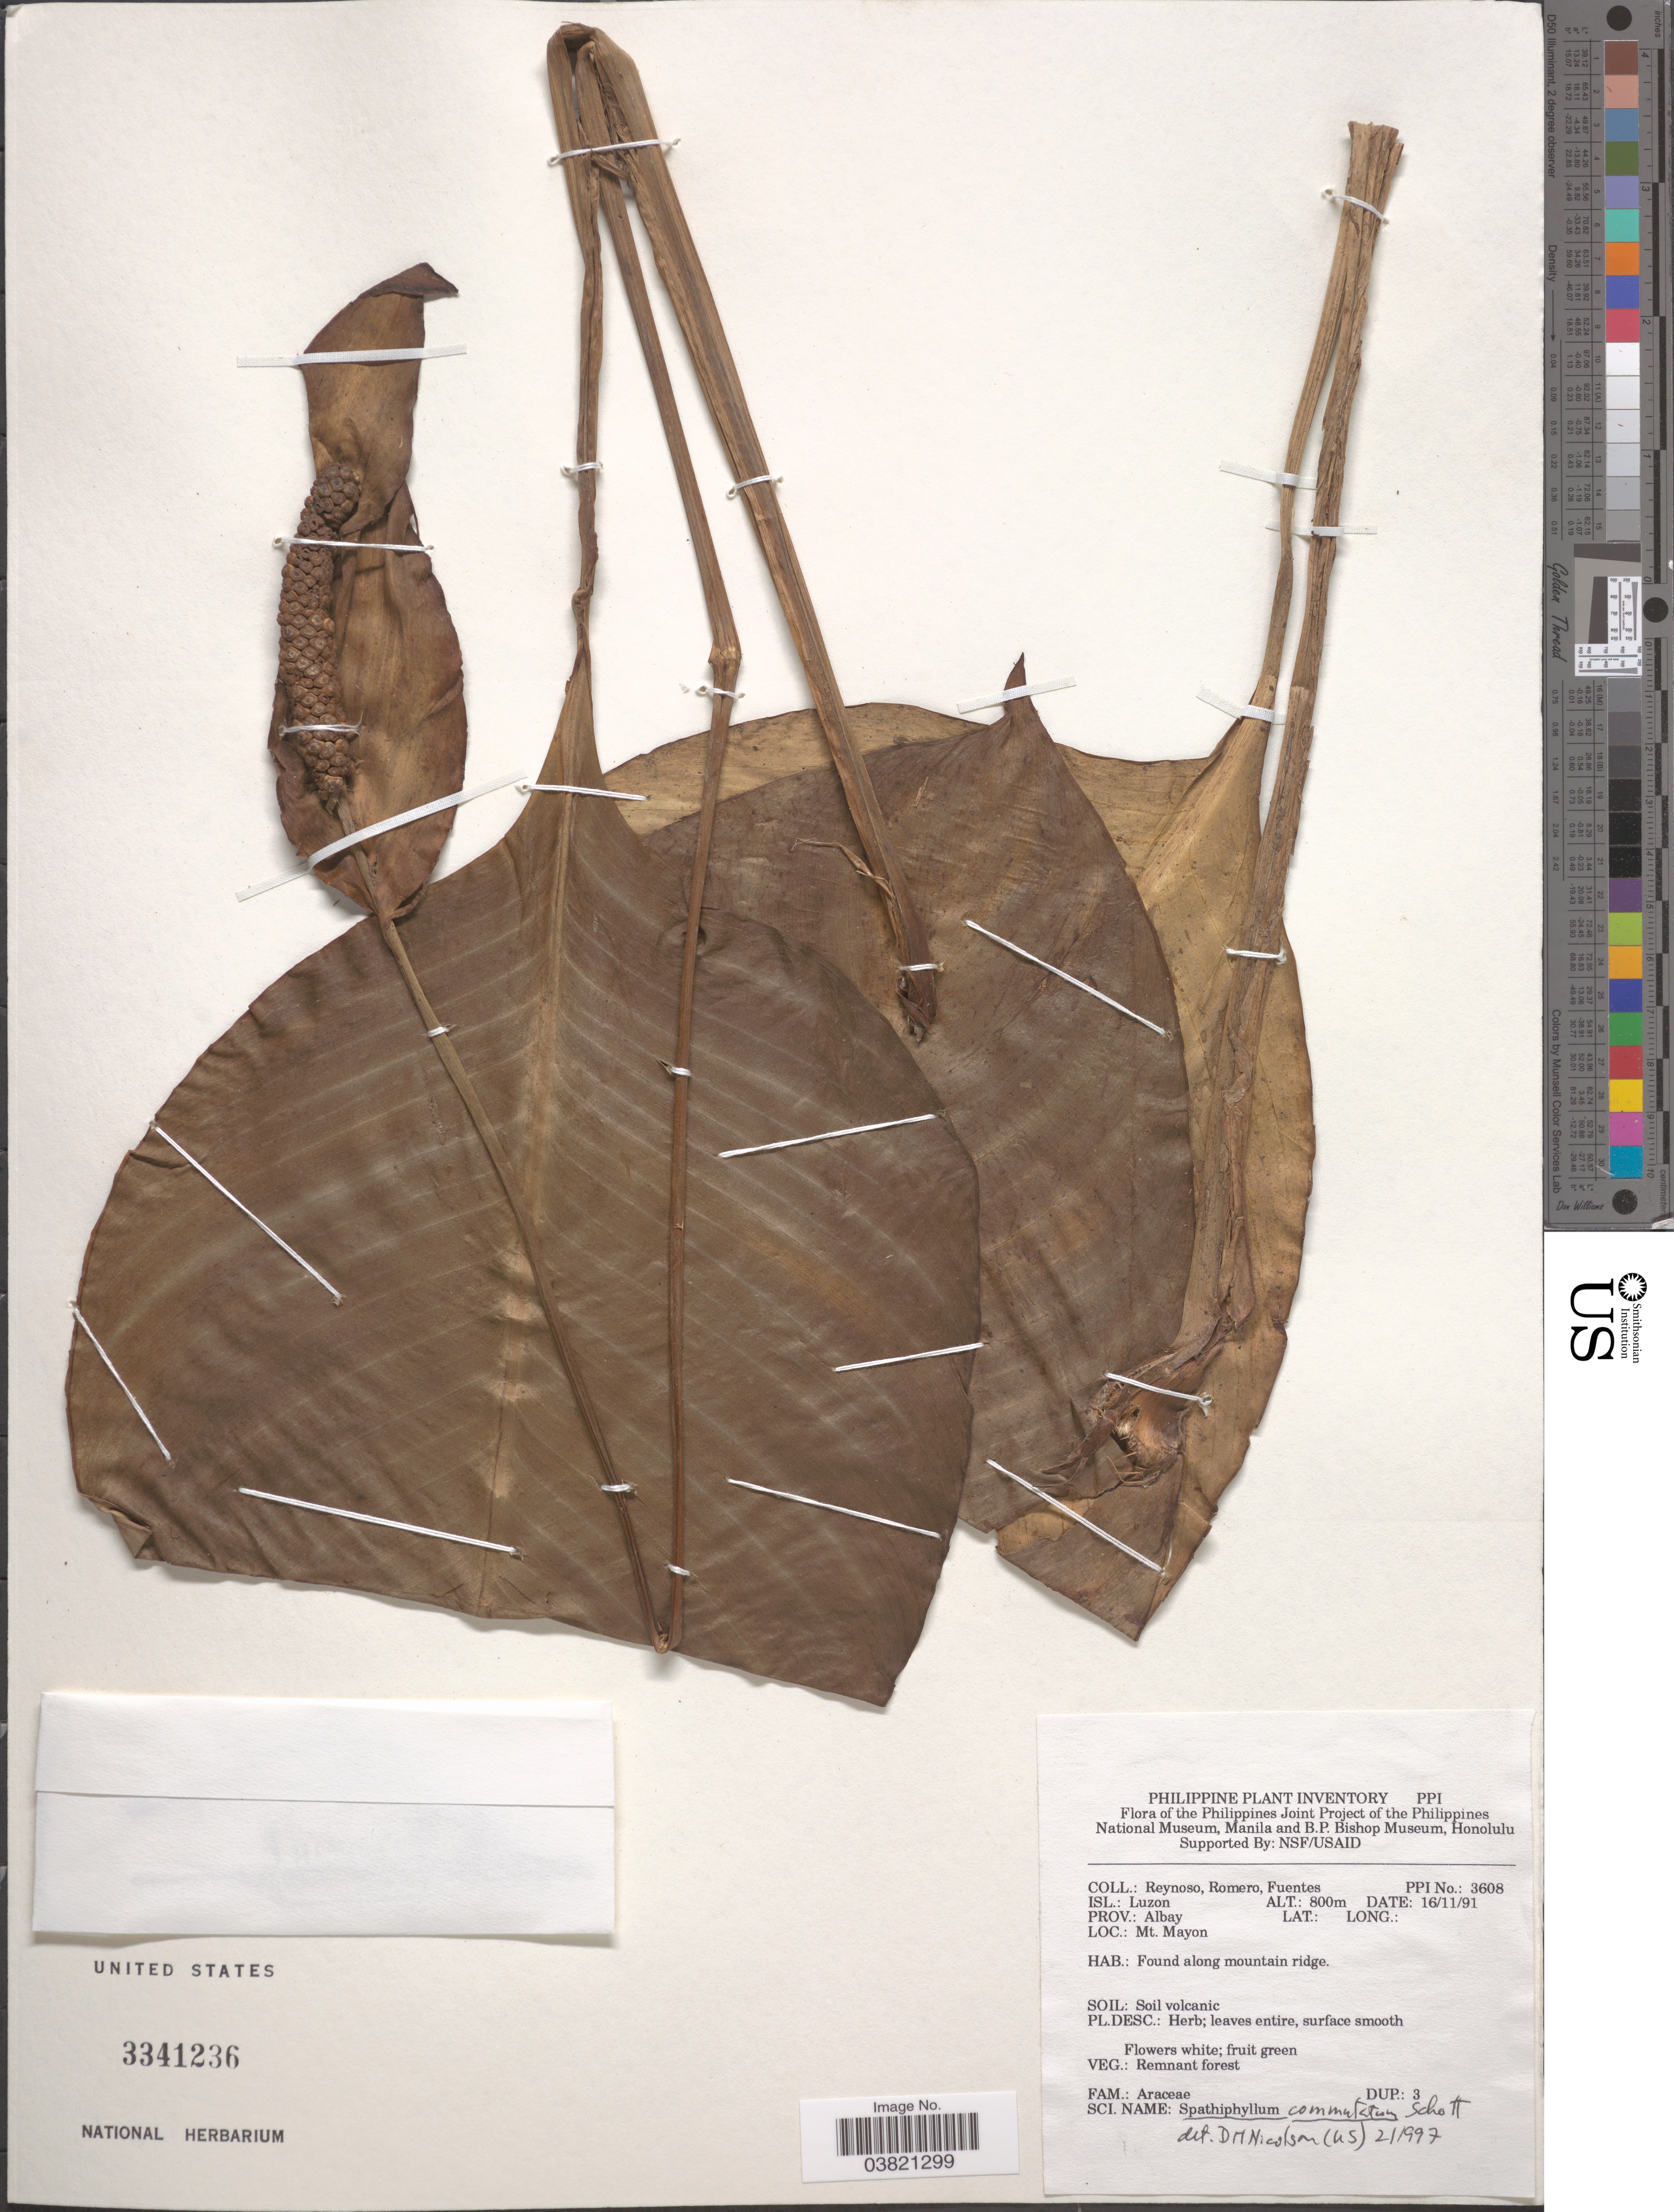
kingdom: Plantae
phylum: Tracheophyta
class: Liliopsida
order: Alismatales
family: Araceae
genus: Spathiphyllum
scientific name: Spathiphyllum commutatum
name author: Schott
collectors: E. Reynoso, -. Romero & -. Fuentes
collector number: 3608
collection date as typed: Transcribed d/m/y: 16/11/91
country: Philippines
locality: Isl.: Luzon. Prov.: Albay. Mt. Mayon.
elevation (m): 800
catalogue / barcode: US 3341236